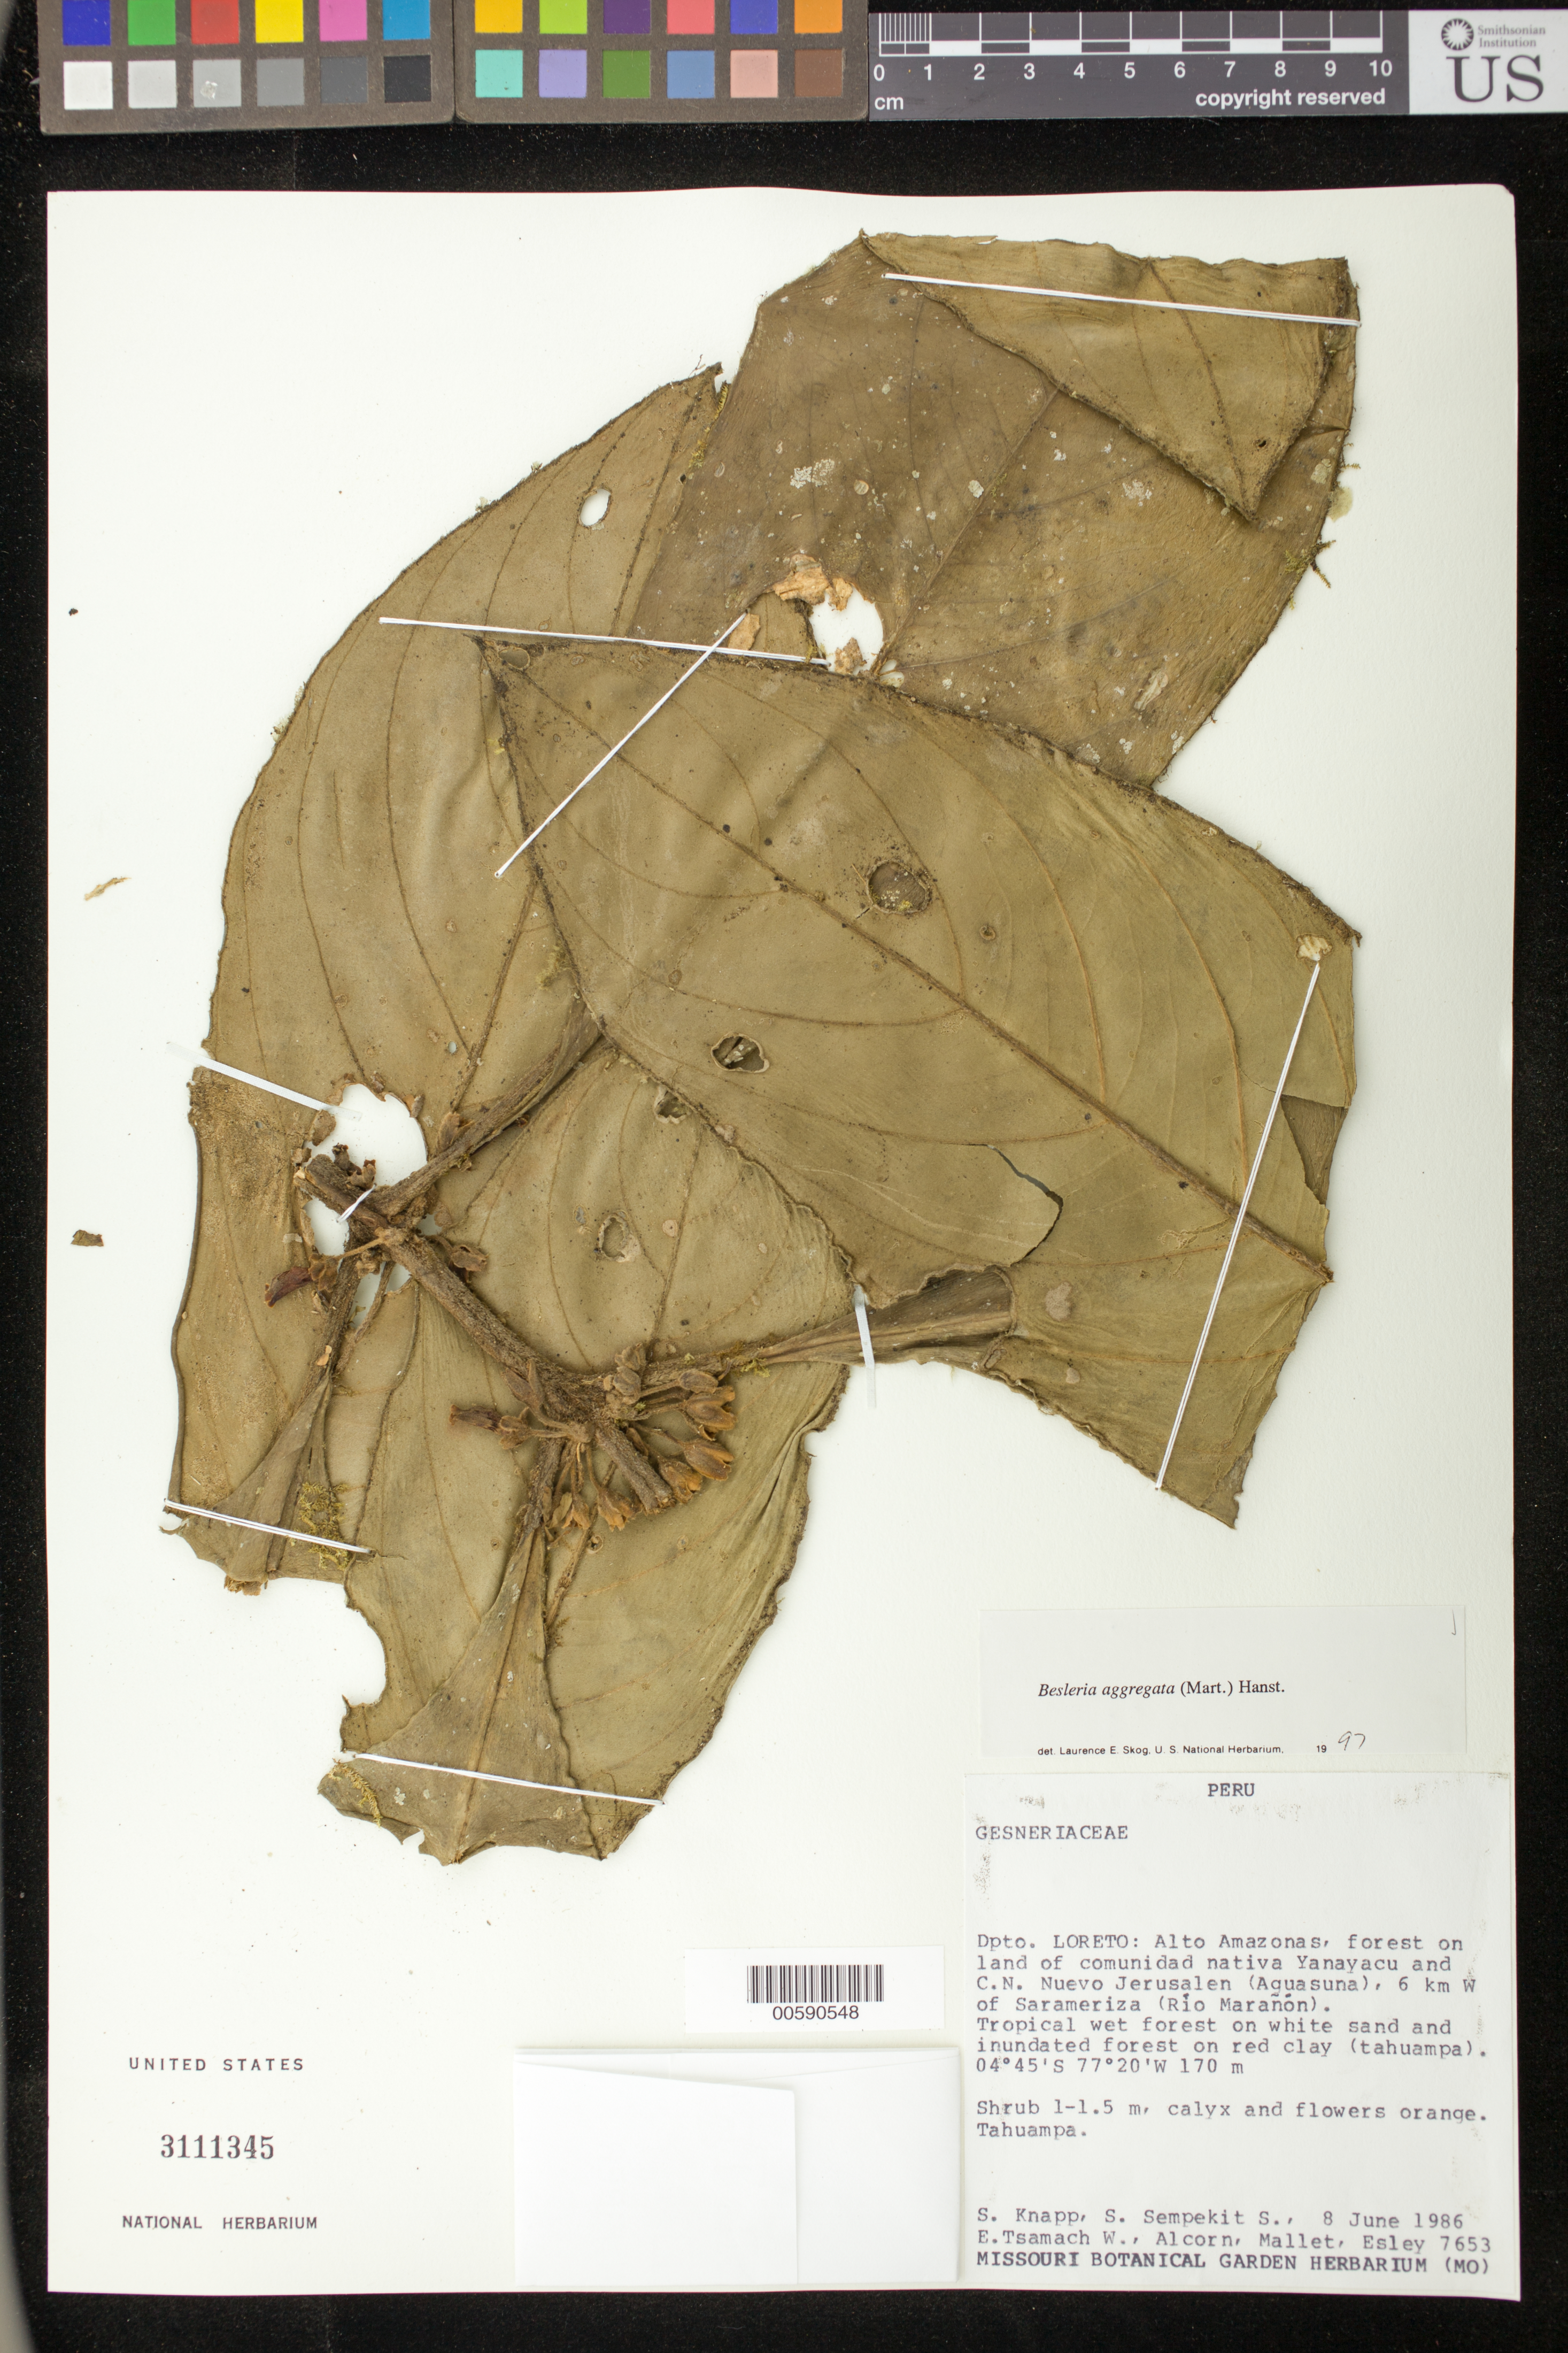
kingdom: Plantae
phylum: Tracheophyta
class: Magnoliopsida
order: Lamiales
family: Gesneriaceae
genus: Besleria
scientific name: Besleria aggregata var. aggregata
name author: (Mart.) Hanst.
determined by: Skog, Laurence E.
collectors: S. Knapp & et al.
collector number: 7653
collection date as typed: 08 Jun 1986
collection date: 1986-06-08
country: Peru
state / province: Loreto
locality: Alto Amazonas; forest on land of comunidad nativa Yanayacu and C.N. Nuevo Jerusalen (Aguasuna), 6 km W of Sarameriza (Río Marañón)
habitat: Tropical wet forest on white sand and inundated forest on red clay (tahuampa)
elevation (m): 170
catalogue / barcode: US 3111345